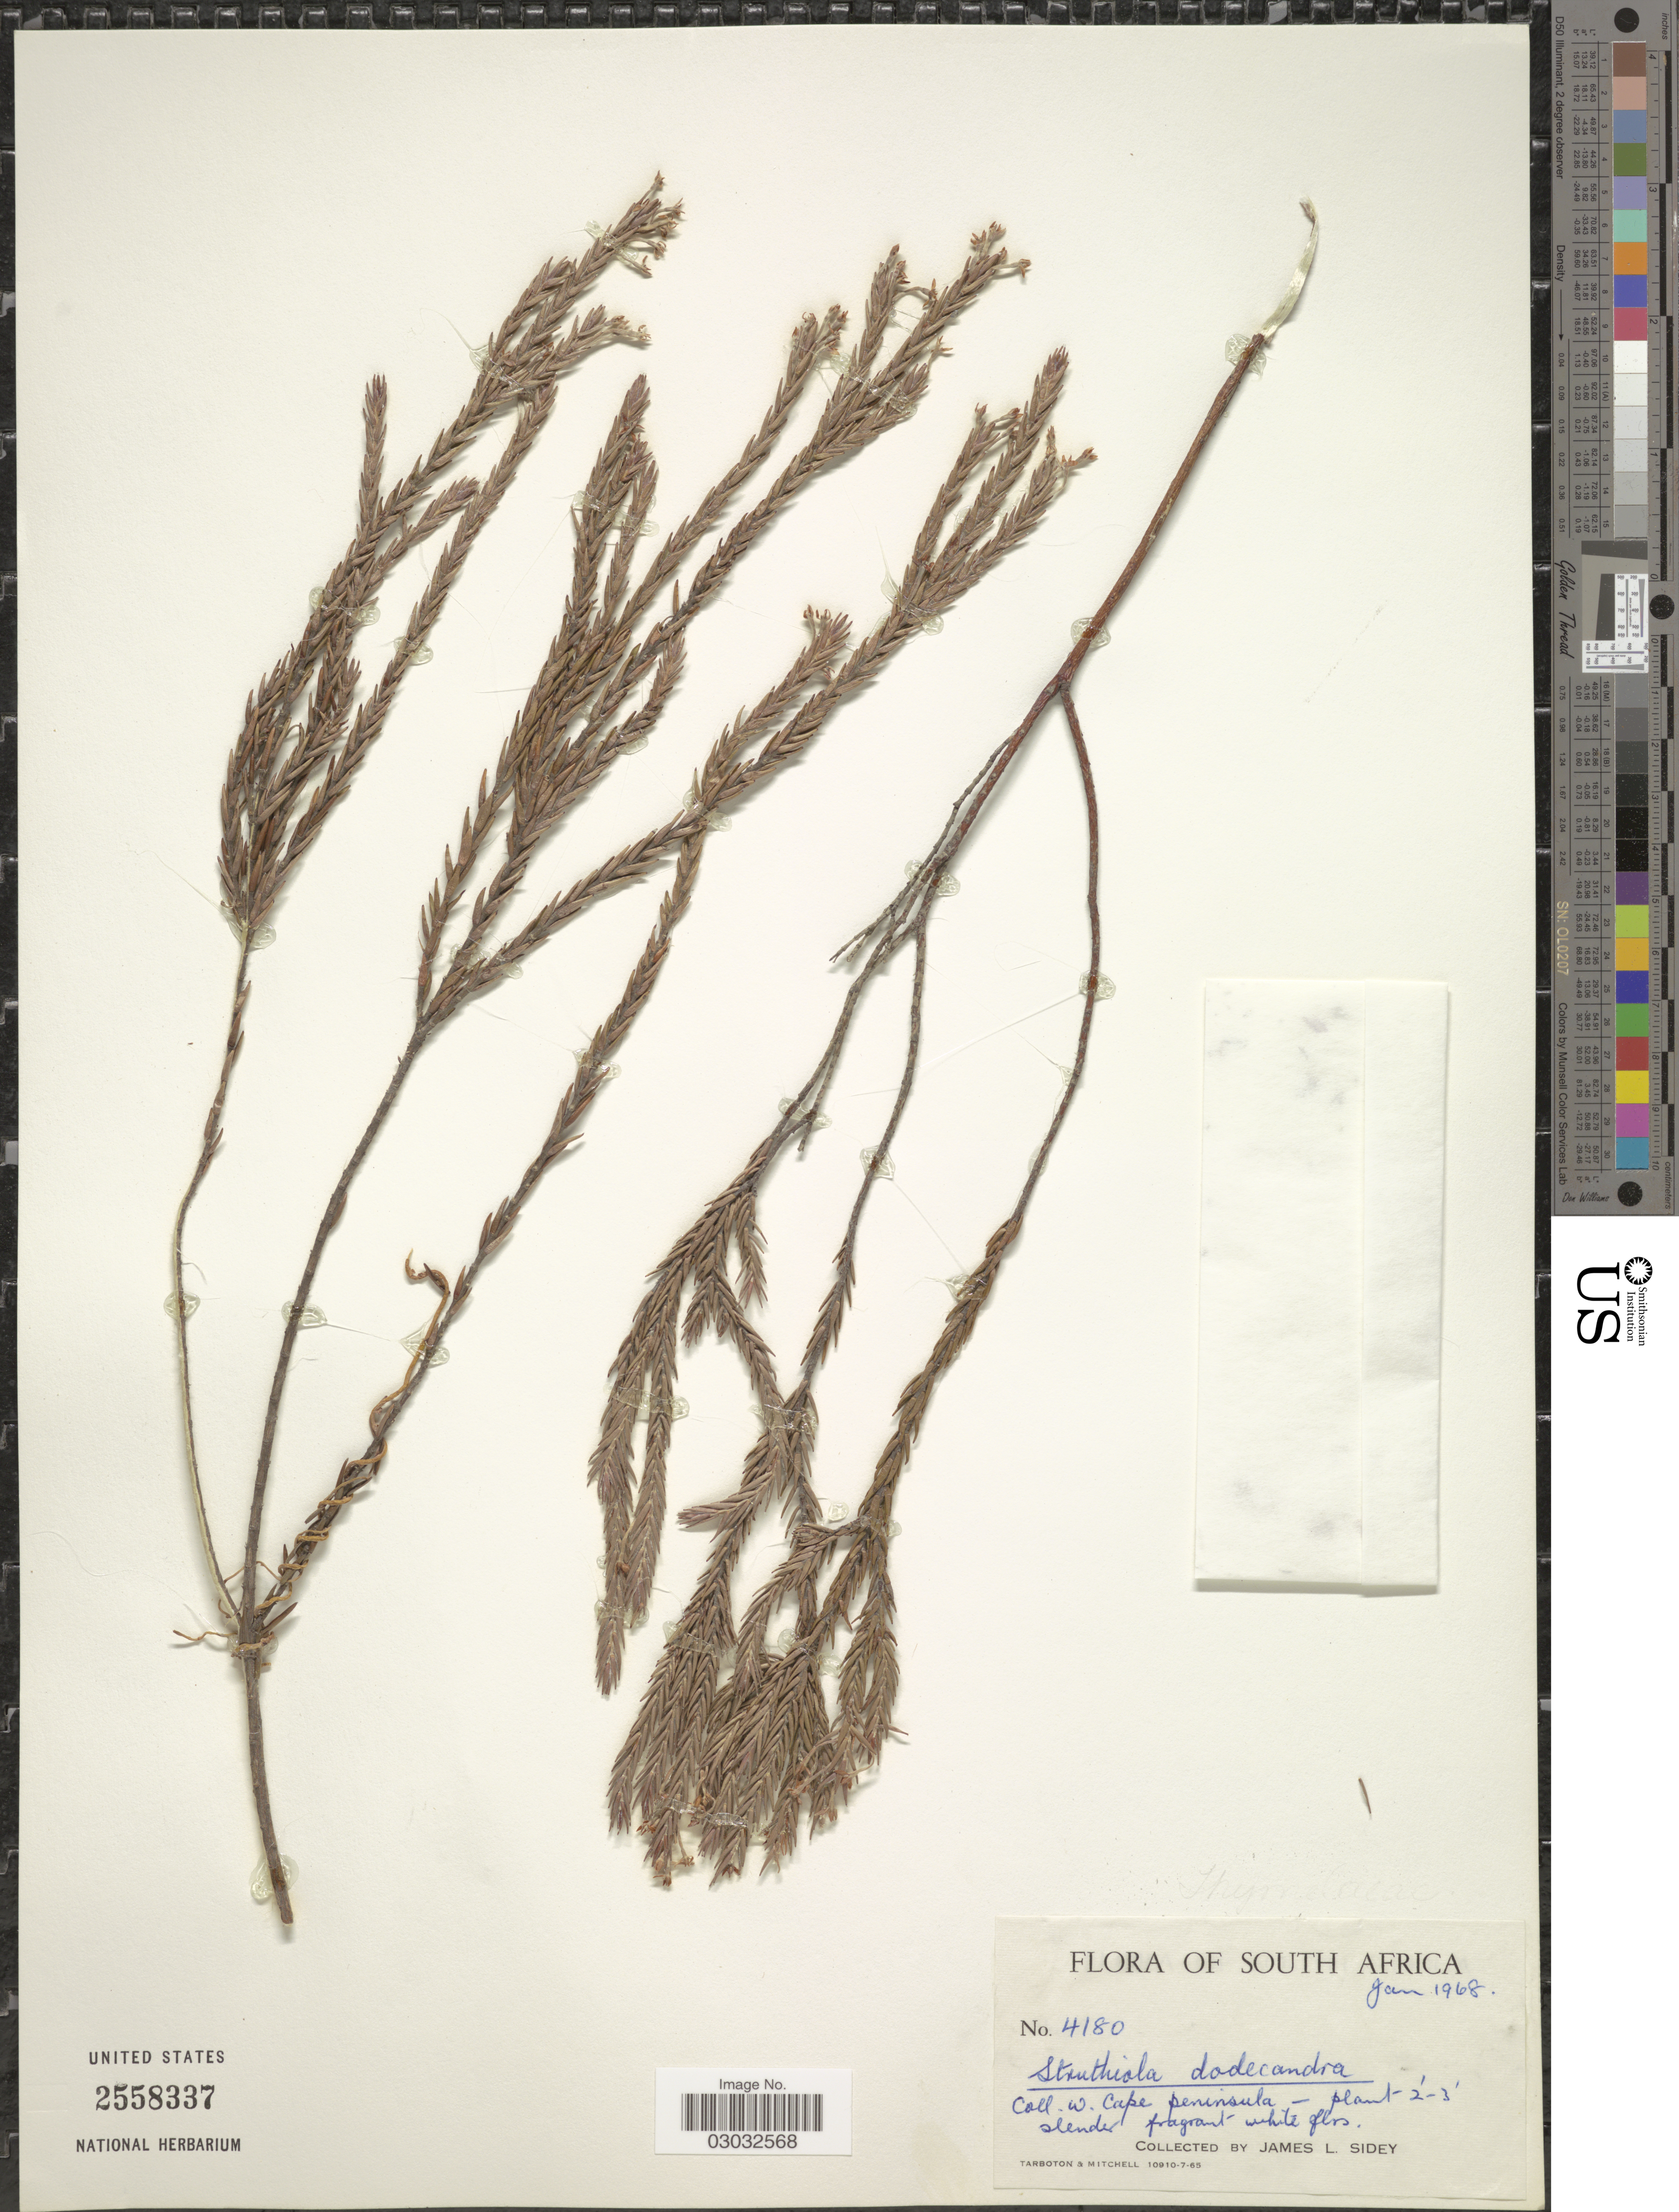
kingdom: Plantae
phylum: Tracheophyta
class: Magnoliopsida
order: Malvales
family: Thymelaeaceae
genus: Struthiola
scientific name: Struthiola dodecandra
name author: (L.) Druce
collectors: J. L. Sidey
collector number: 4180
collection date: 1968-01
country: South Africa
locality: W. Cape peninsula.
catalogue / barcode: US 2558337